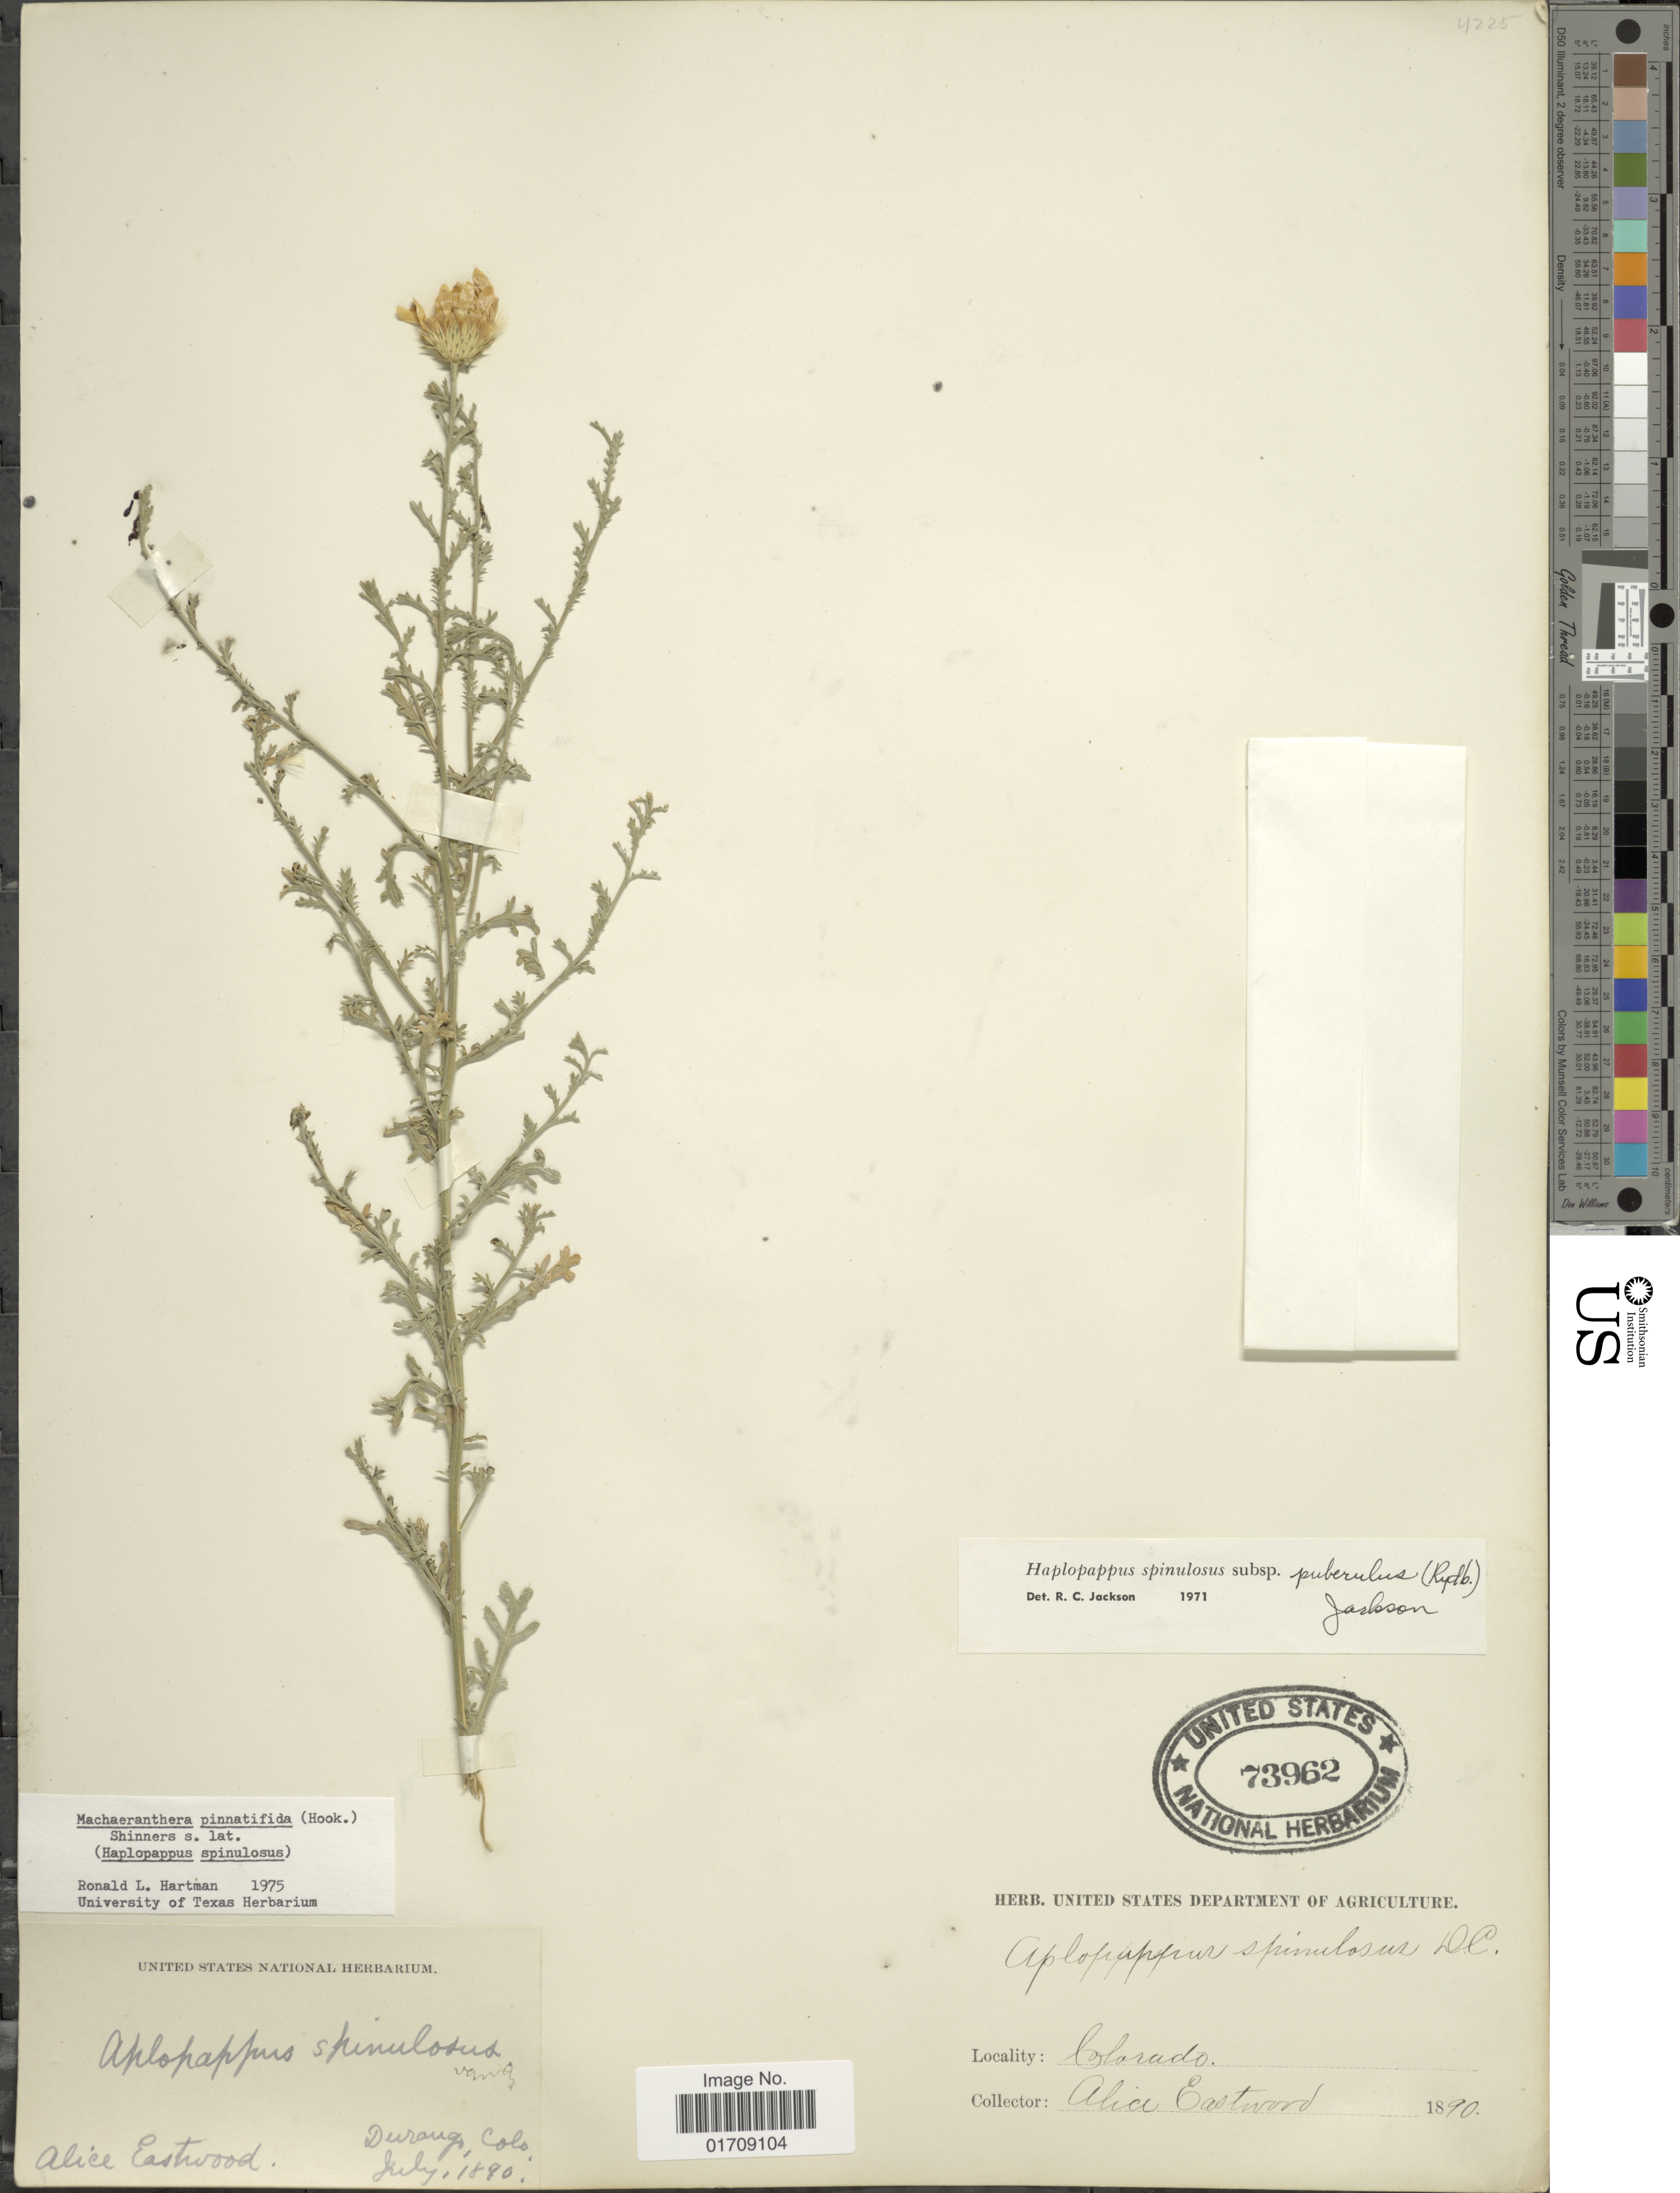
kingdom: Plantae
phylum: Tracheophyta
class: Magnoliopsida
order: Asterales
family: Asteraceae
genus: Machaeranthera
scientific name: Machaeranthera pinnatifida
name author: (Hook.) Shinners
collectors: A. Eastwood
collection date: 1890-07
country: United States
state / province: Colorado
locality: Durango, Colo.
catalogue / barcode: US 73962